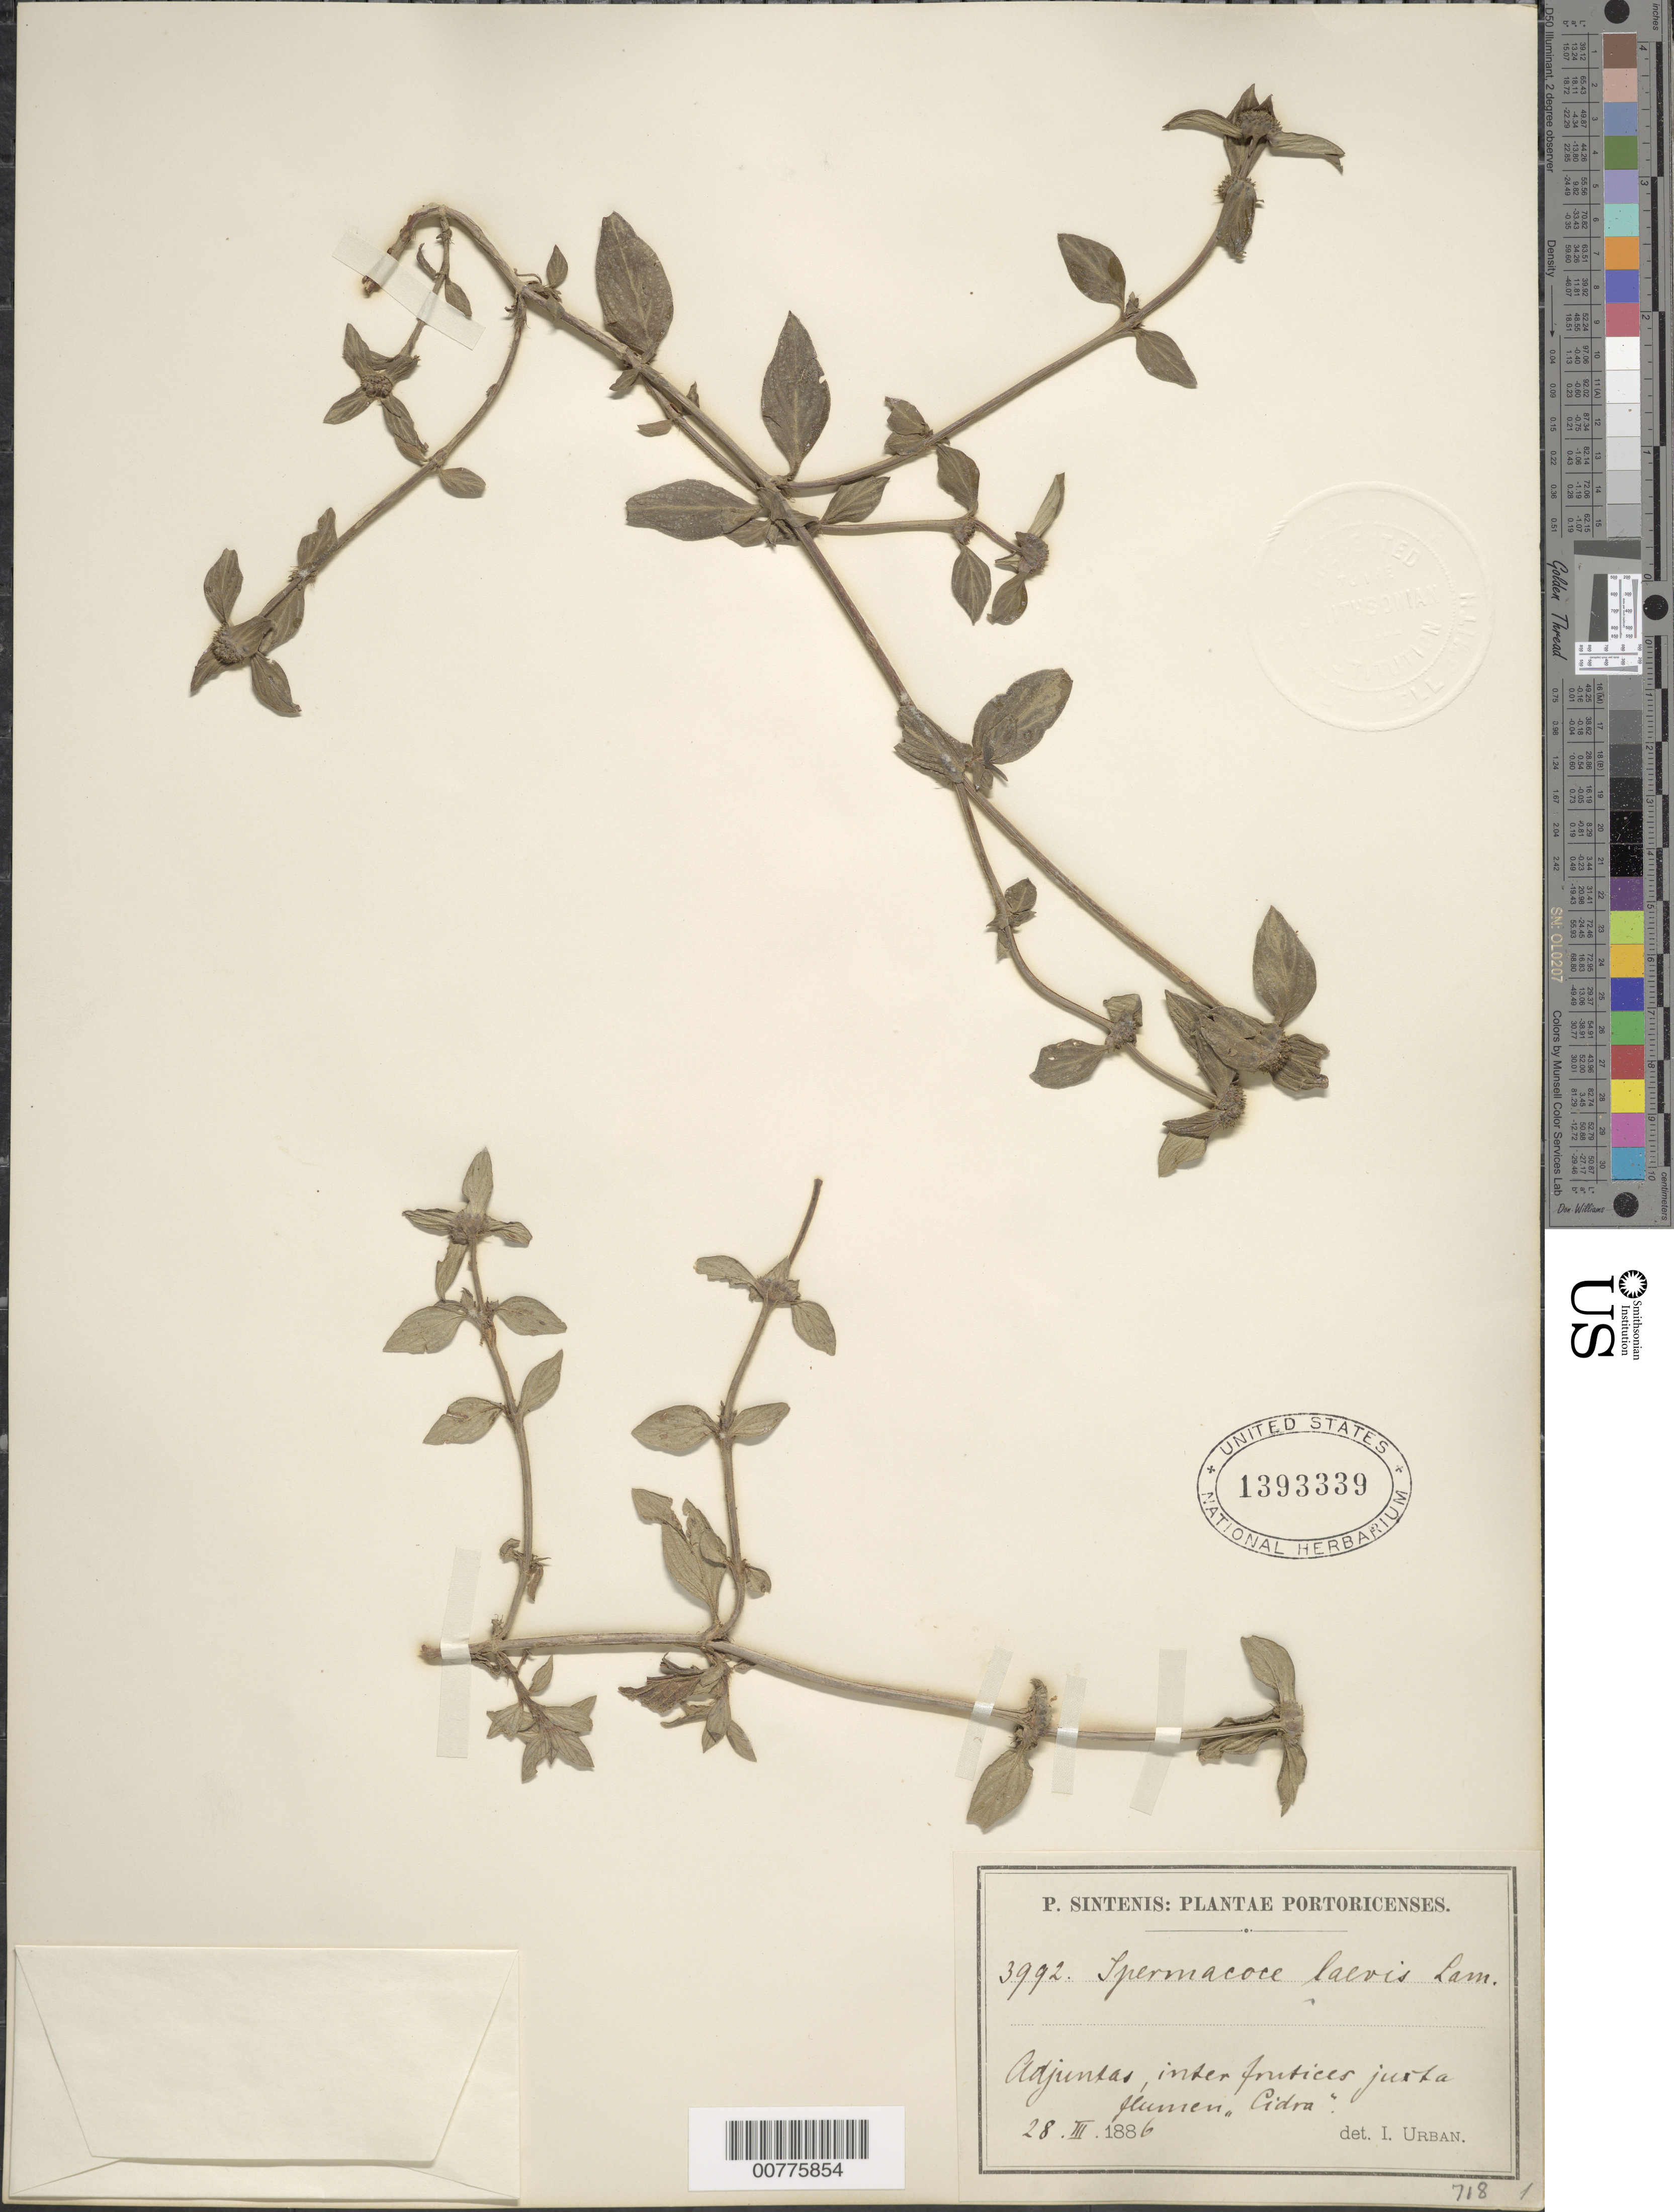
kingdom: Plantae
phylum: Tracheophyta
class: Magnoliopsida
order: Gentianales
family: Rubiaceae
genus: Spermacoce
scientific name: Spermacoce laevis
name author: Lam.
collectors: P. Sintenis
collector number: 3992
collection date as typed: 28 Mar 1886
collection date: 1886-03-28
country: Puerto Rico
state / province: Adjuntas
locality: Adjuntas, inter frutices justa flumen "Cidra"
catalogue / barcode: US 1393339